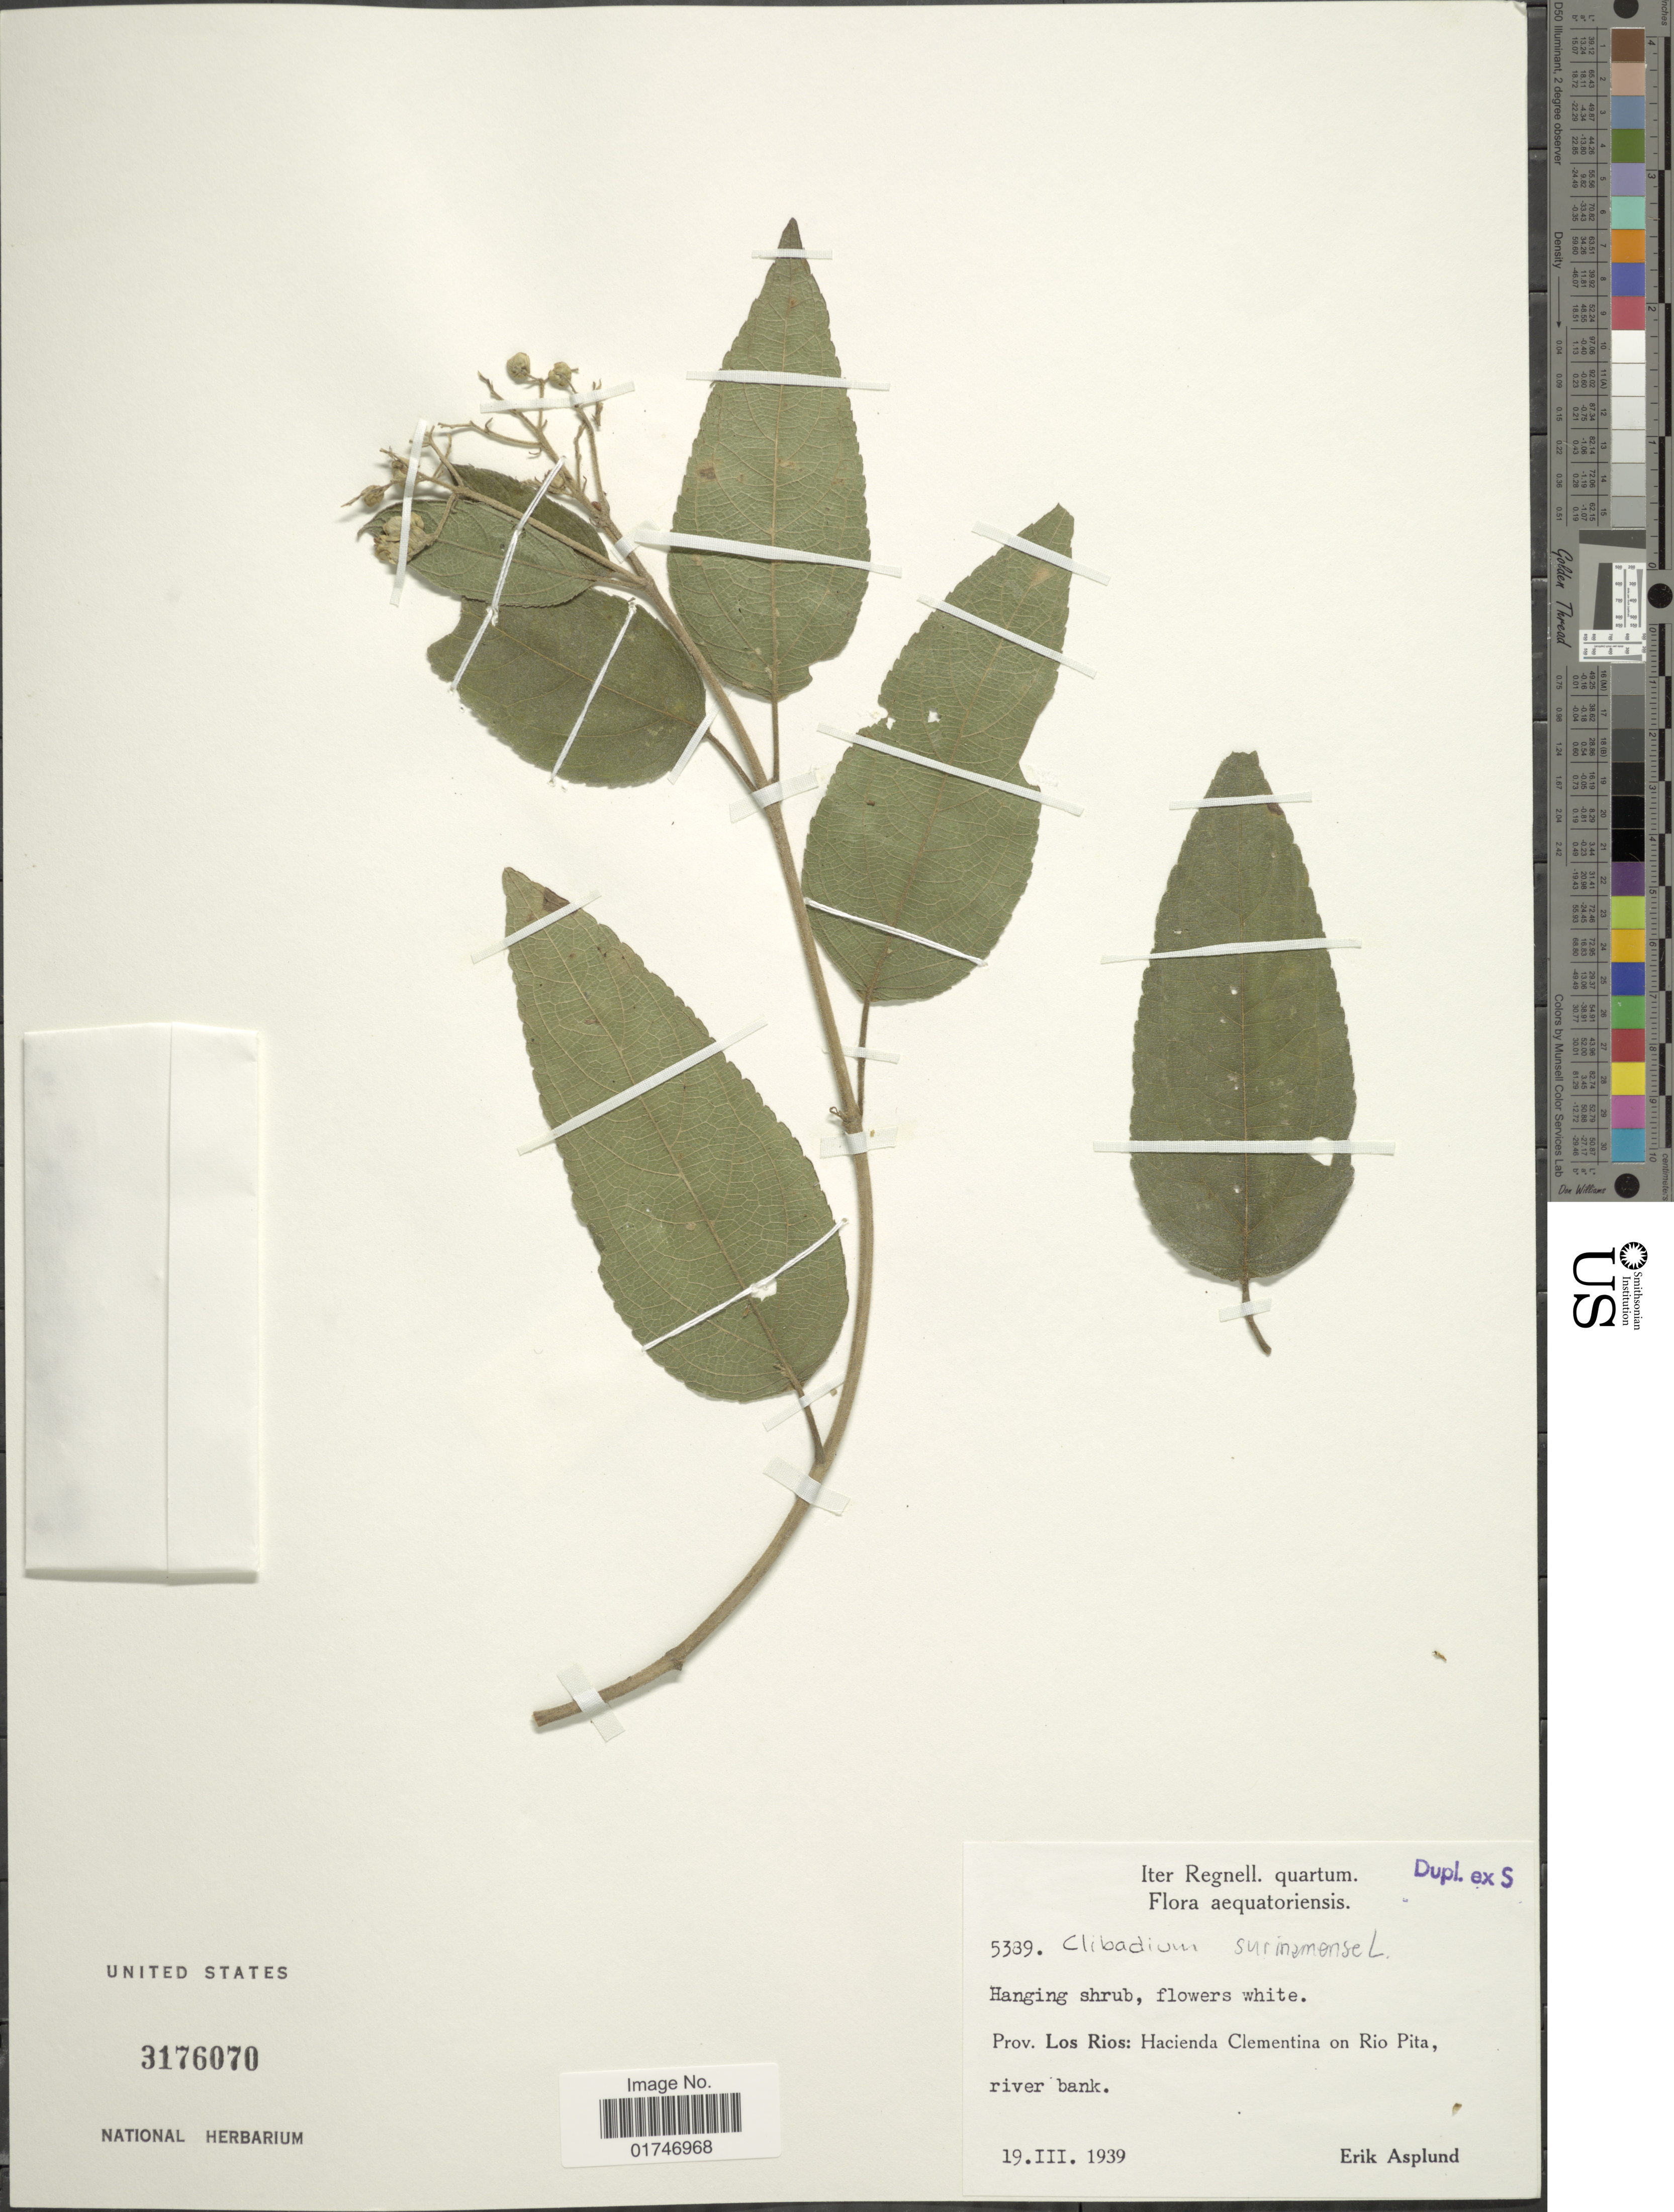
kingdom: Plantae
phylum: Tracheophyta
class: Magnoliopsida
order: Asterales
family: Asteraceae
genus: Clibadium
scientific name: Clibadium surinamense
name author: L.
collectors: E. Asplund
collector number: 5389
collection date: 1939-03-19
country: Ecuador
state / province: Los Ríos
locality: Prov. Los Rios: Hacienda Clementina on Rio Pita, river bank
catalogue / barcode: US 3176070